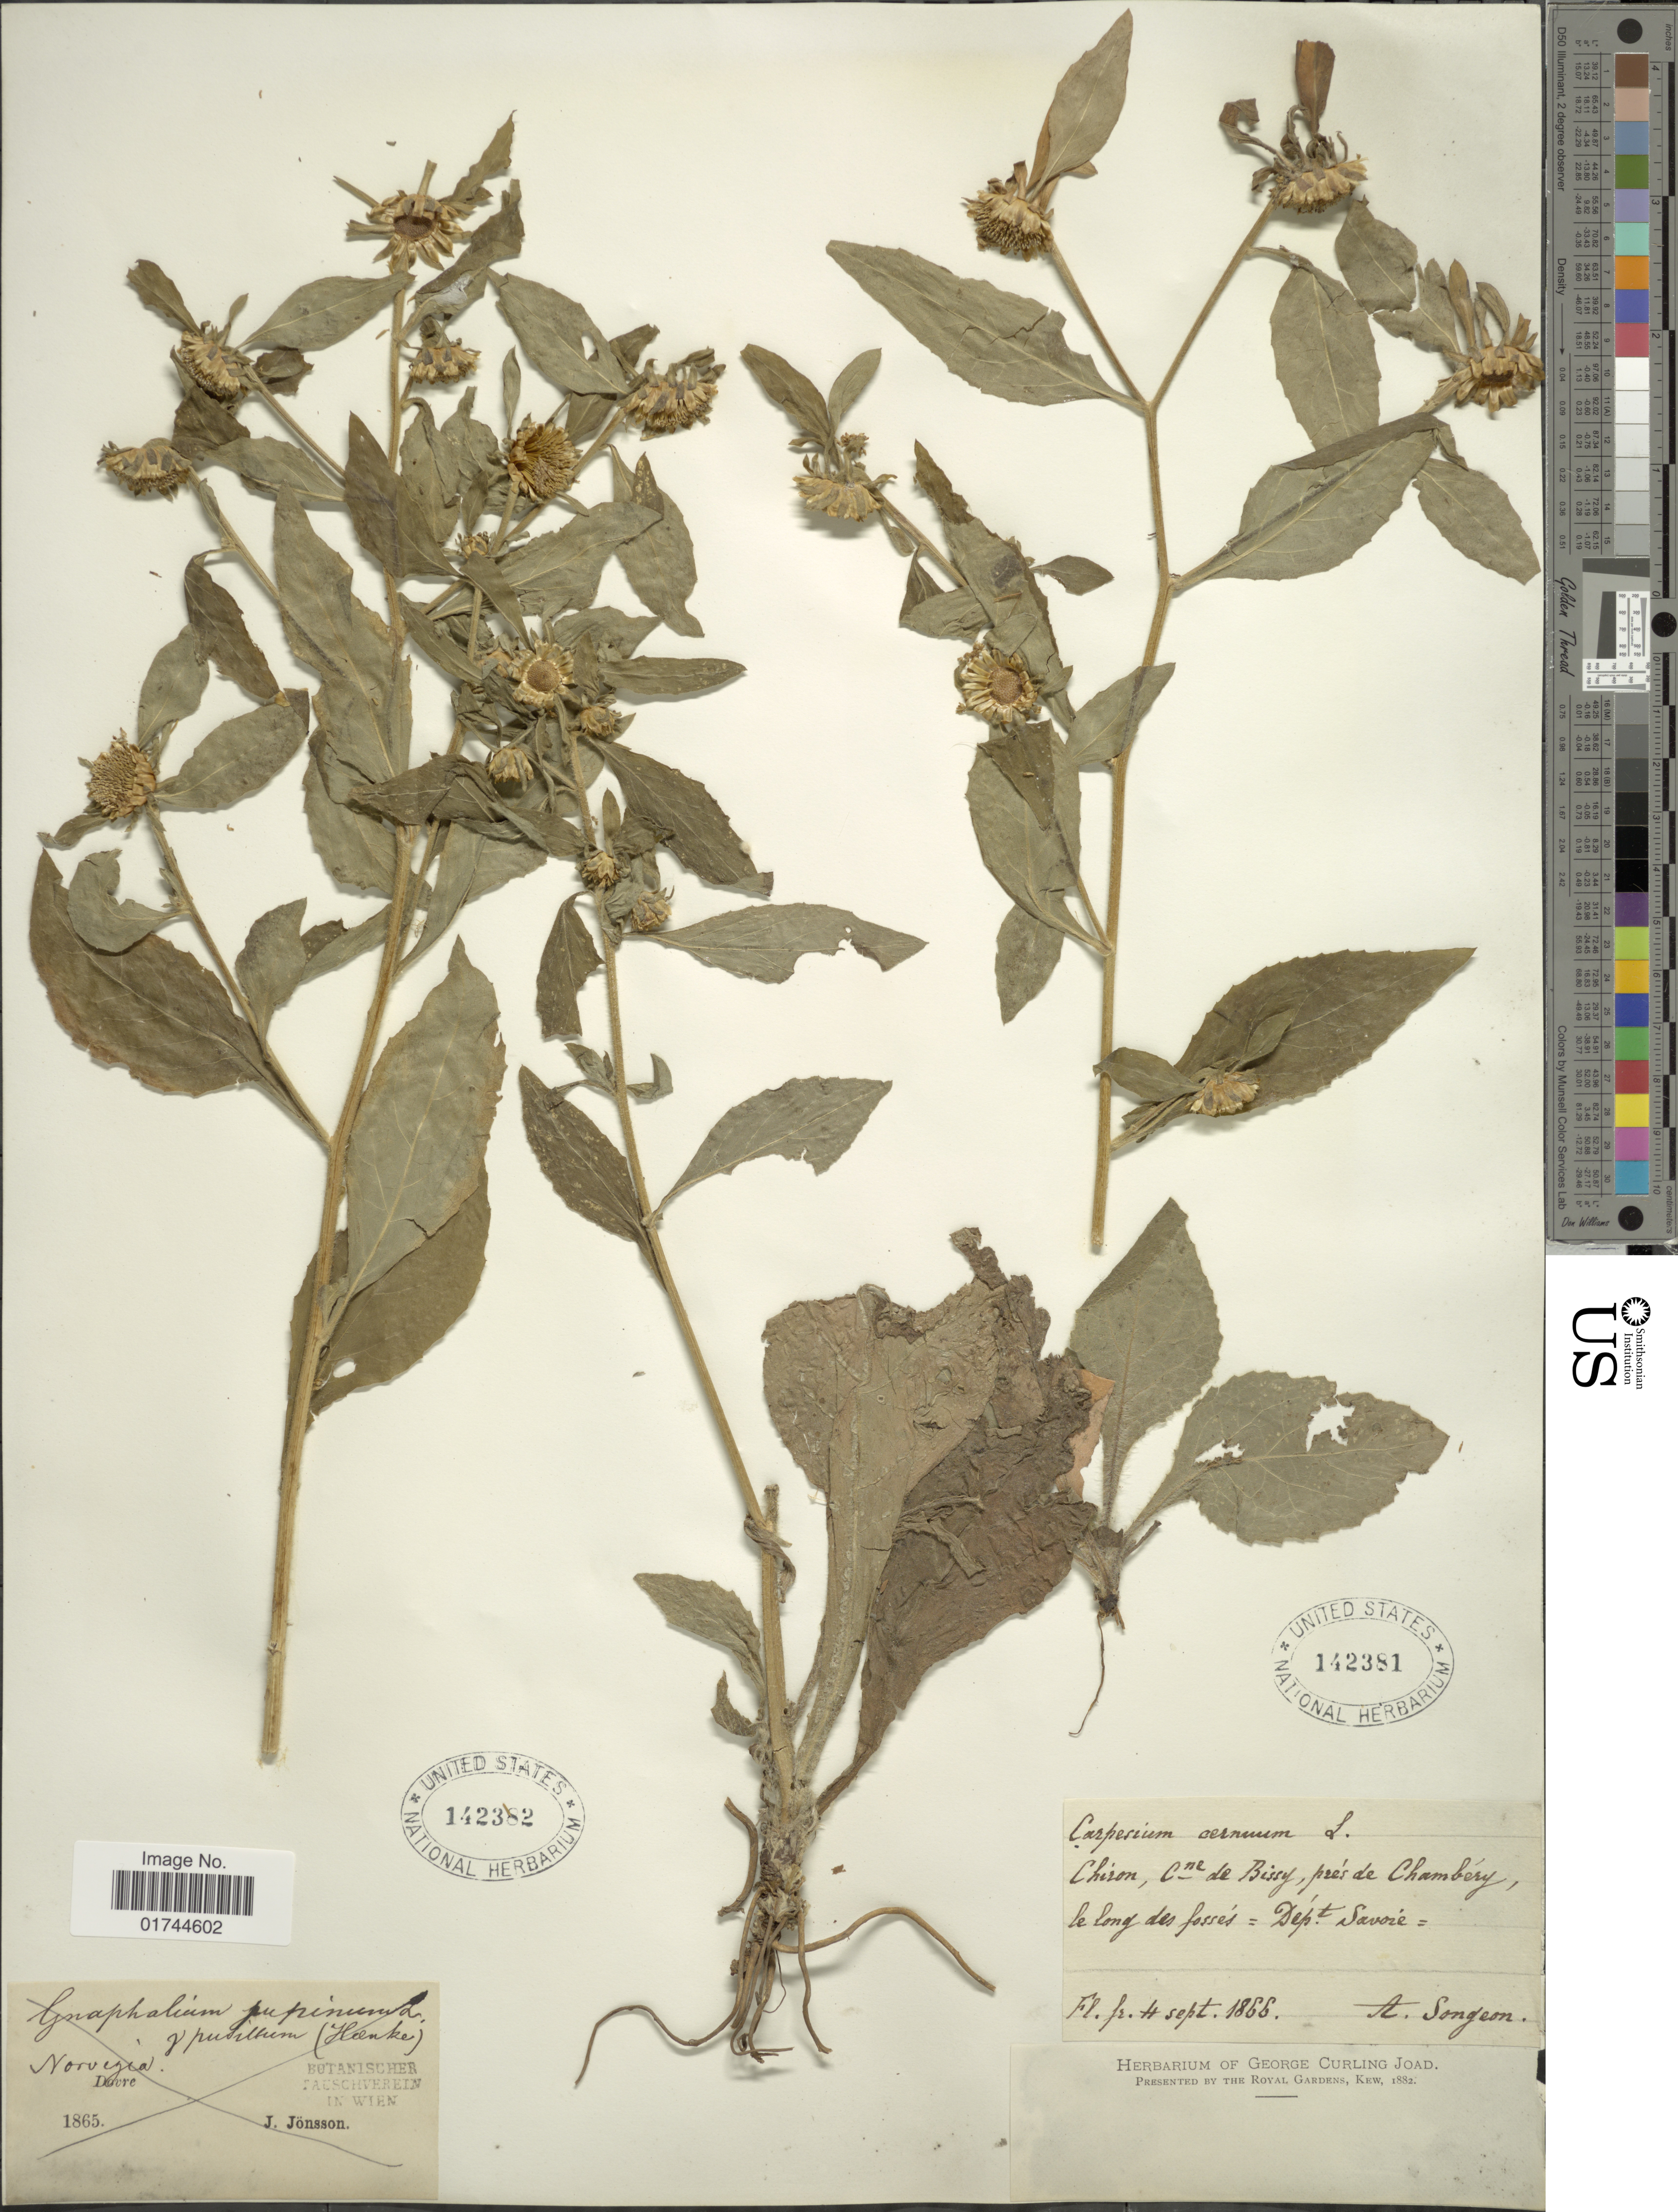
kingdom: Plantae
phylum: Tracheophyta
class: Magnoliopsida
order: Asterales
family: Asteraceae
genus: Carpesium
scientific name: Carpesium cernum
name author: L.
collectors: A. Songeon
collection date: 1866-09-04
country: France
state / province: Auvergne-Rhône-Alpes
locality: Cjion, Cne de Bissy, pres de Chambery, le long des fosses, Dept. Savoie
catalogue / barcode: US 142381